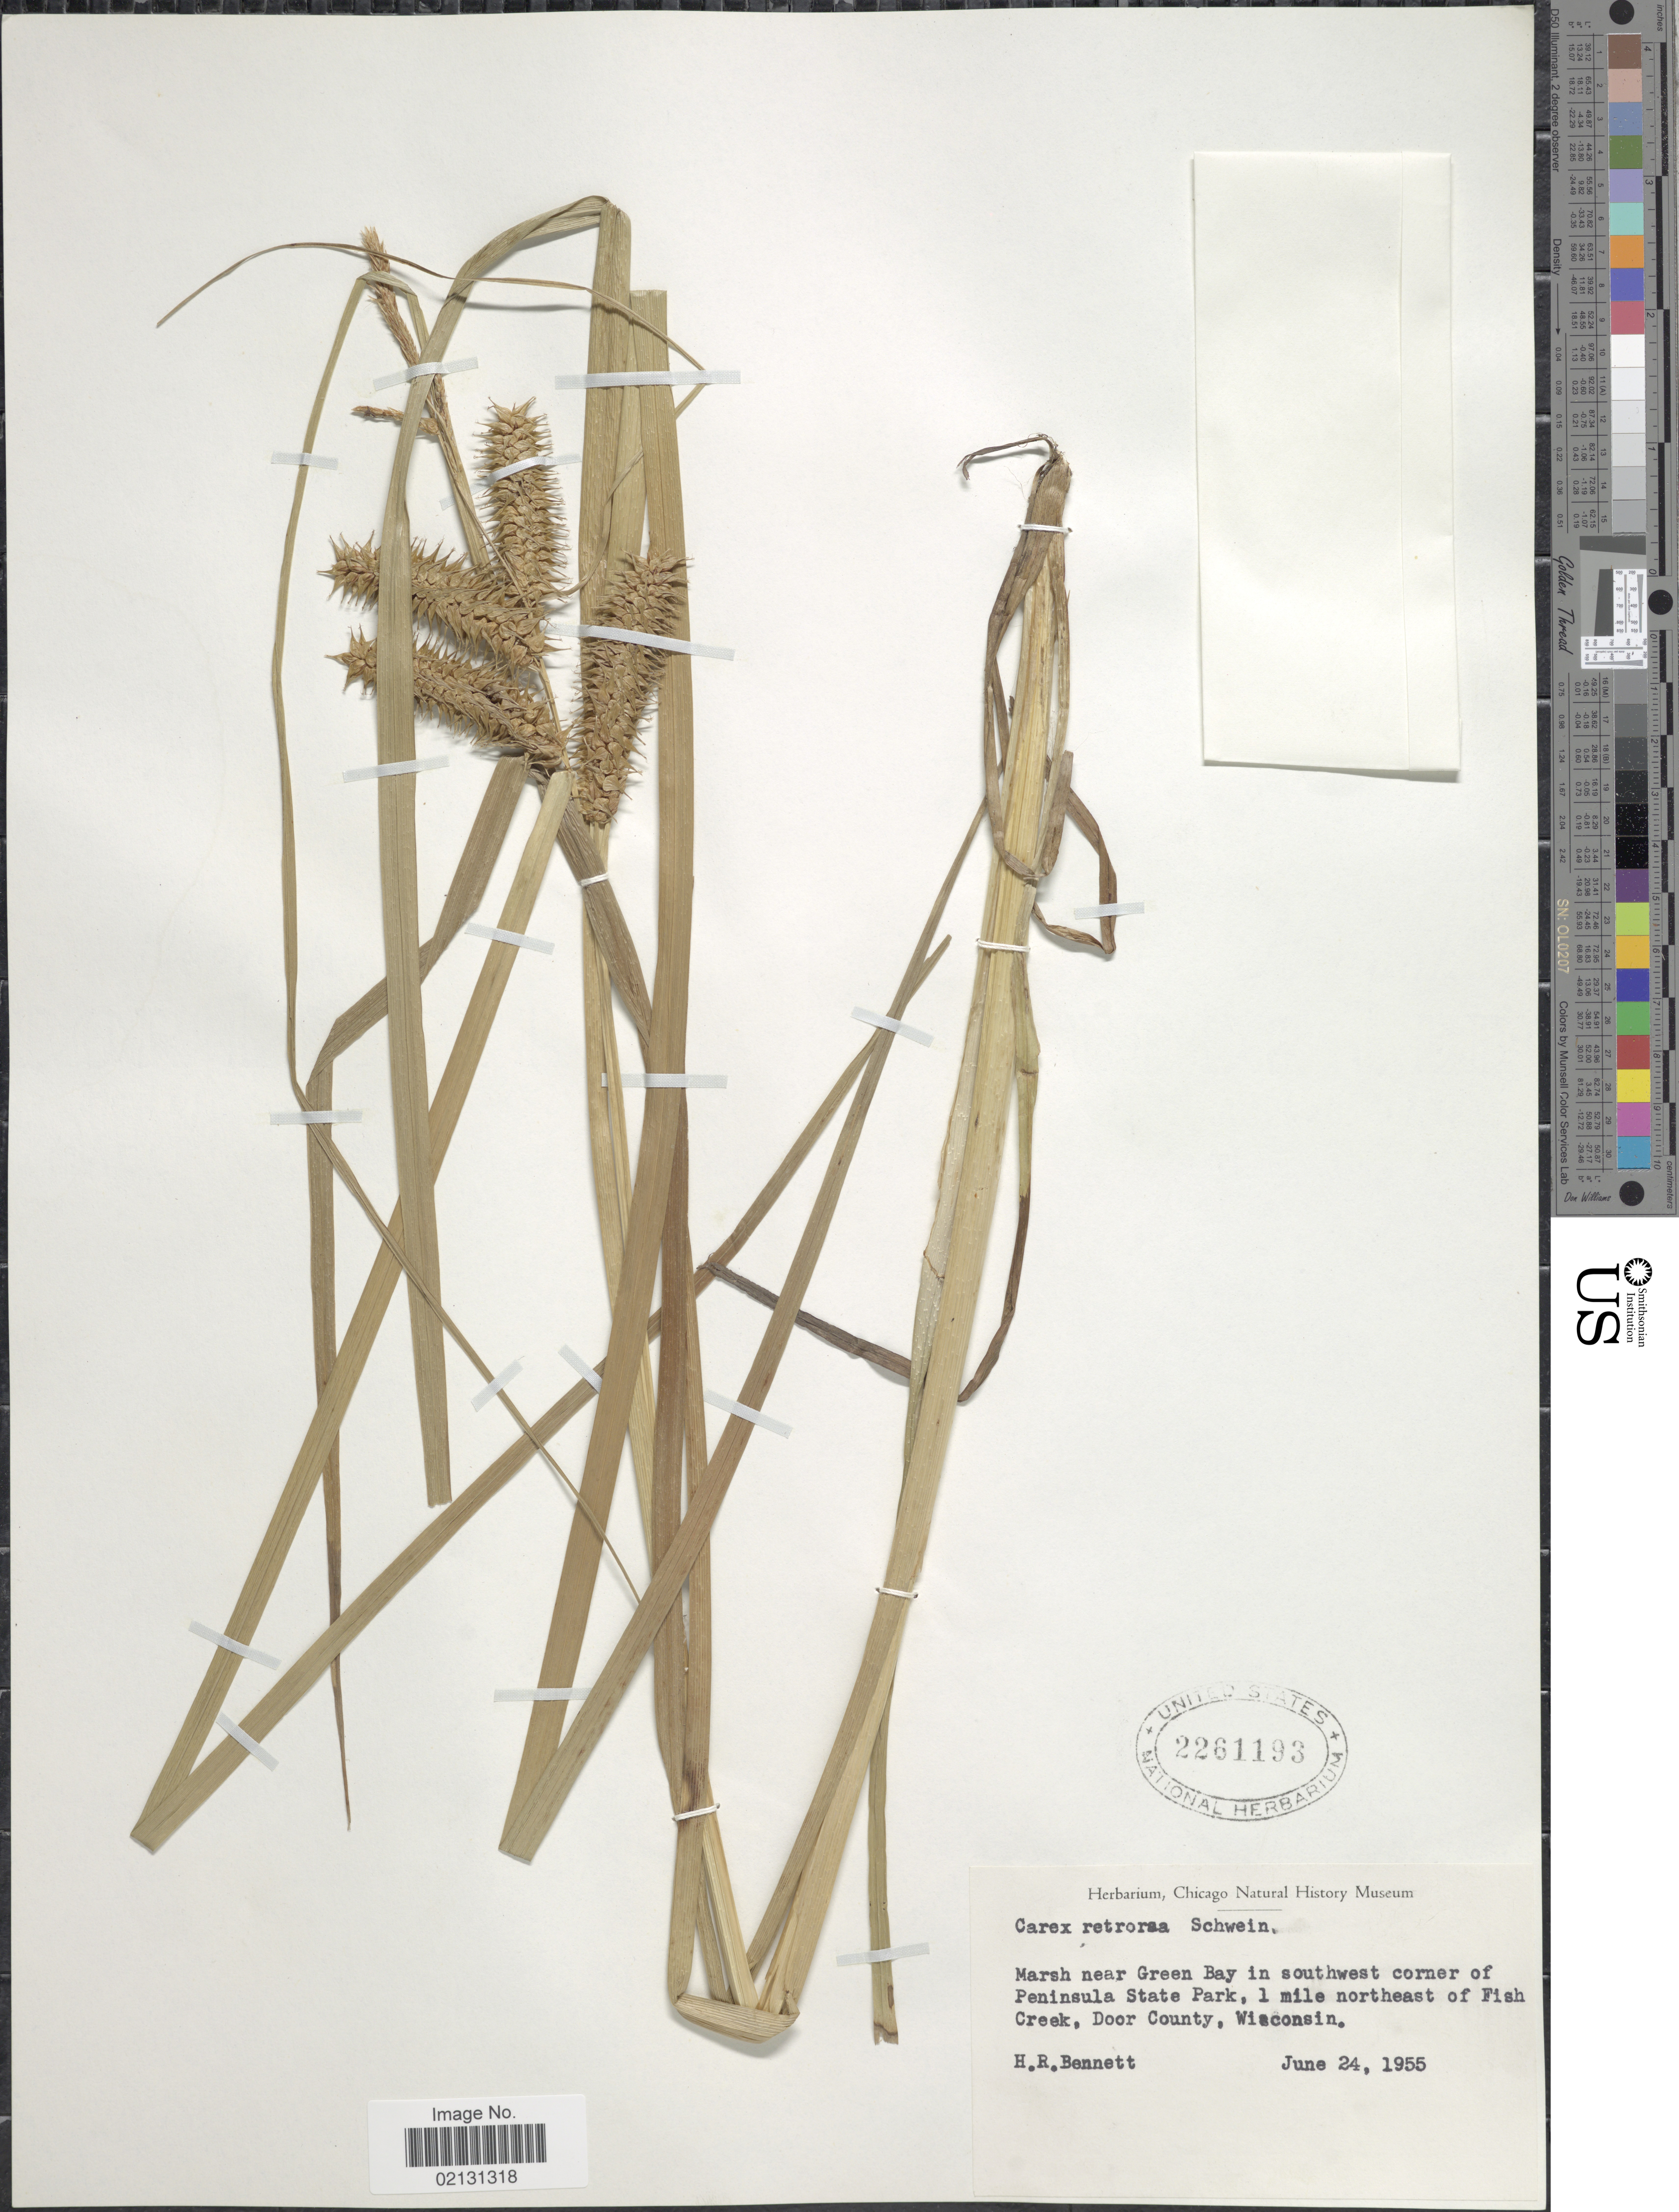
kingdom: Plantae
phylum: Tracheophyta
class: Liliopsida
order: Poales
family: Cyperaceae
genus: Carex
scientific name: Carex retrorsa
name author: Schwein.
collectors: H. R. Bennett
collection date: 1955-06-24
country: United States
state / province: Wisconsin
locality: Marsh near Green Bay in southwest corner of Peninsula State Park, 1 mile northeast of Fish Creek, Door County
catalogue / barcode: US 2261193